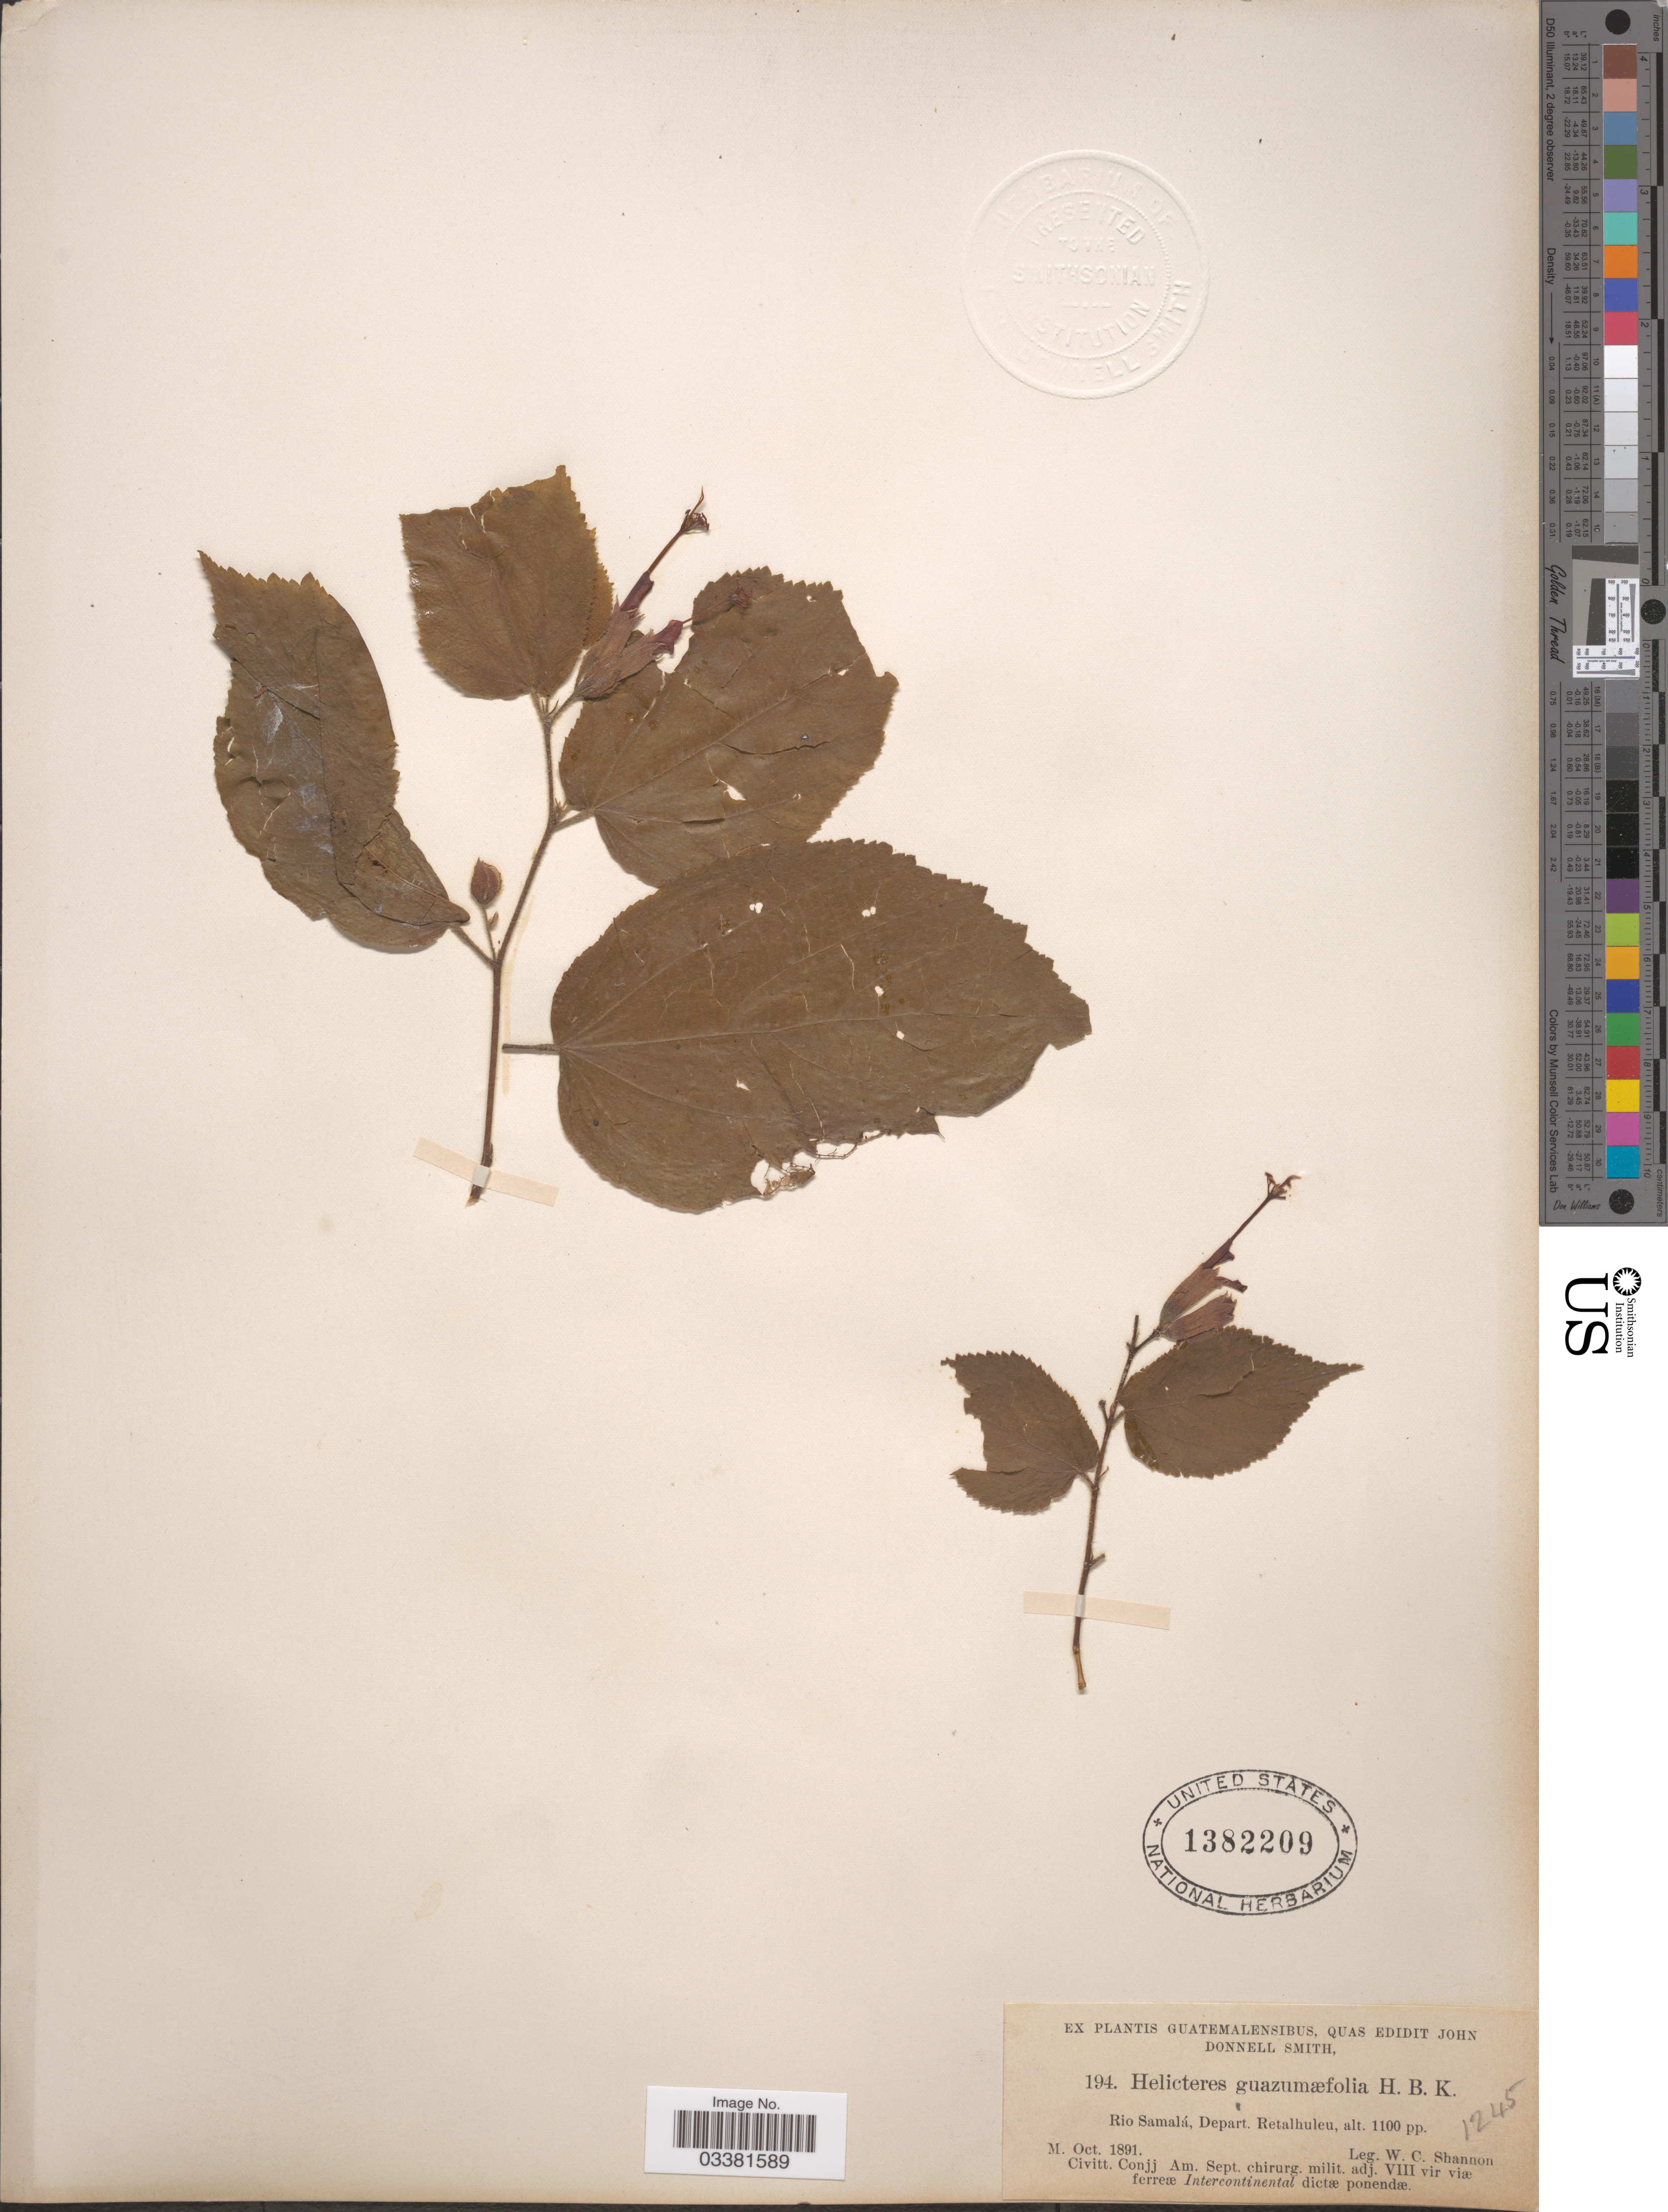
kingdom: Plantae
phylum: Tracheophyta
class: Magnoliopsida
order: Malvales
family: Malvaceae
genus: Helicteres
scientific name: Helicteres guazumifolia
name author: Kunth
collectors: W. C. Shannon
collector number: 194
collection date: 1891-10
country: Guatemala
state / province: Retalhuleu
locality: Rio Samalá, Depart. Retalhuleu.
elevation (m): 335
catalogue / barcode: US 1382209